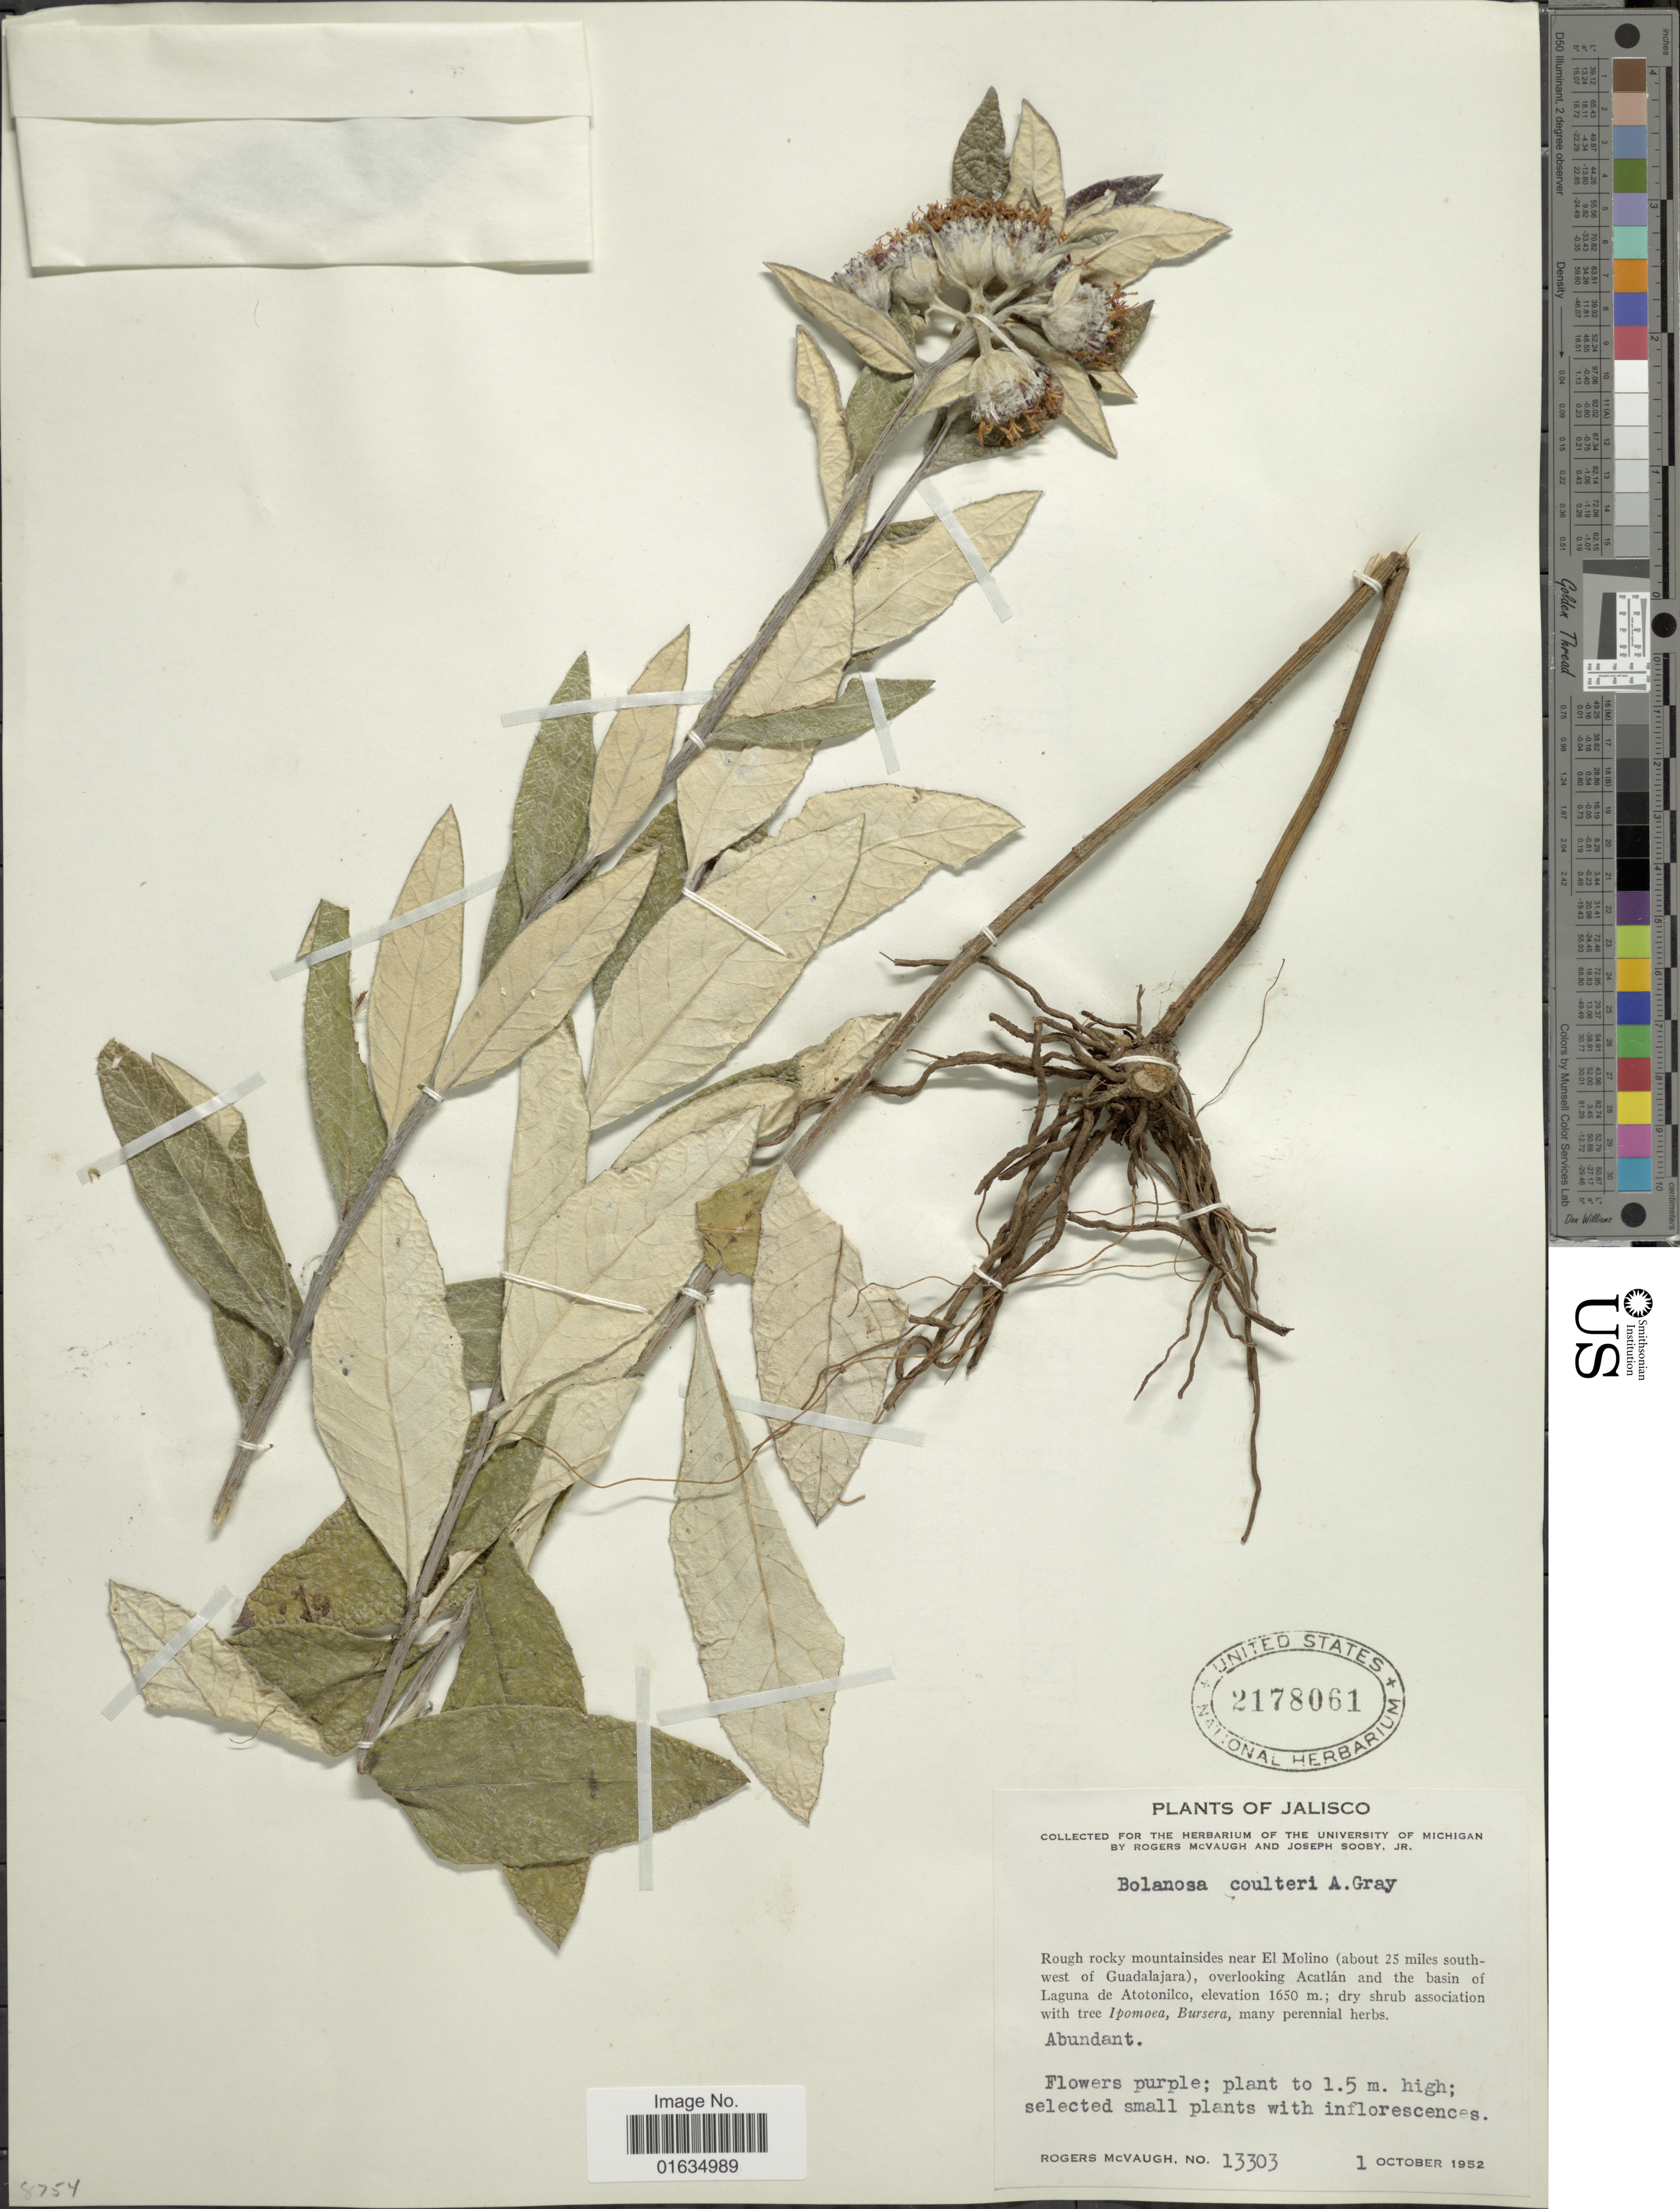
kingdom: Plantae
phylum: Tracheophyta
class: Magnoliopsida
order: Asterales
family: Asteraceae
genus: Bolanosa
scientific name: Bolanosa coulteri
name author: A. Gray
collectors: R. McVaugh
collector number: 13303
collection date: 1952-10-01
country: Mexico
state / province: Jalisco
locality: Near El Molino (about 25 miles southwest of Guadalajara), overlooking Acatlan and the basin of Laguna deb Atotonilco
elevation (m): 1650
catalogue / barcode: US 2178061